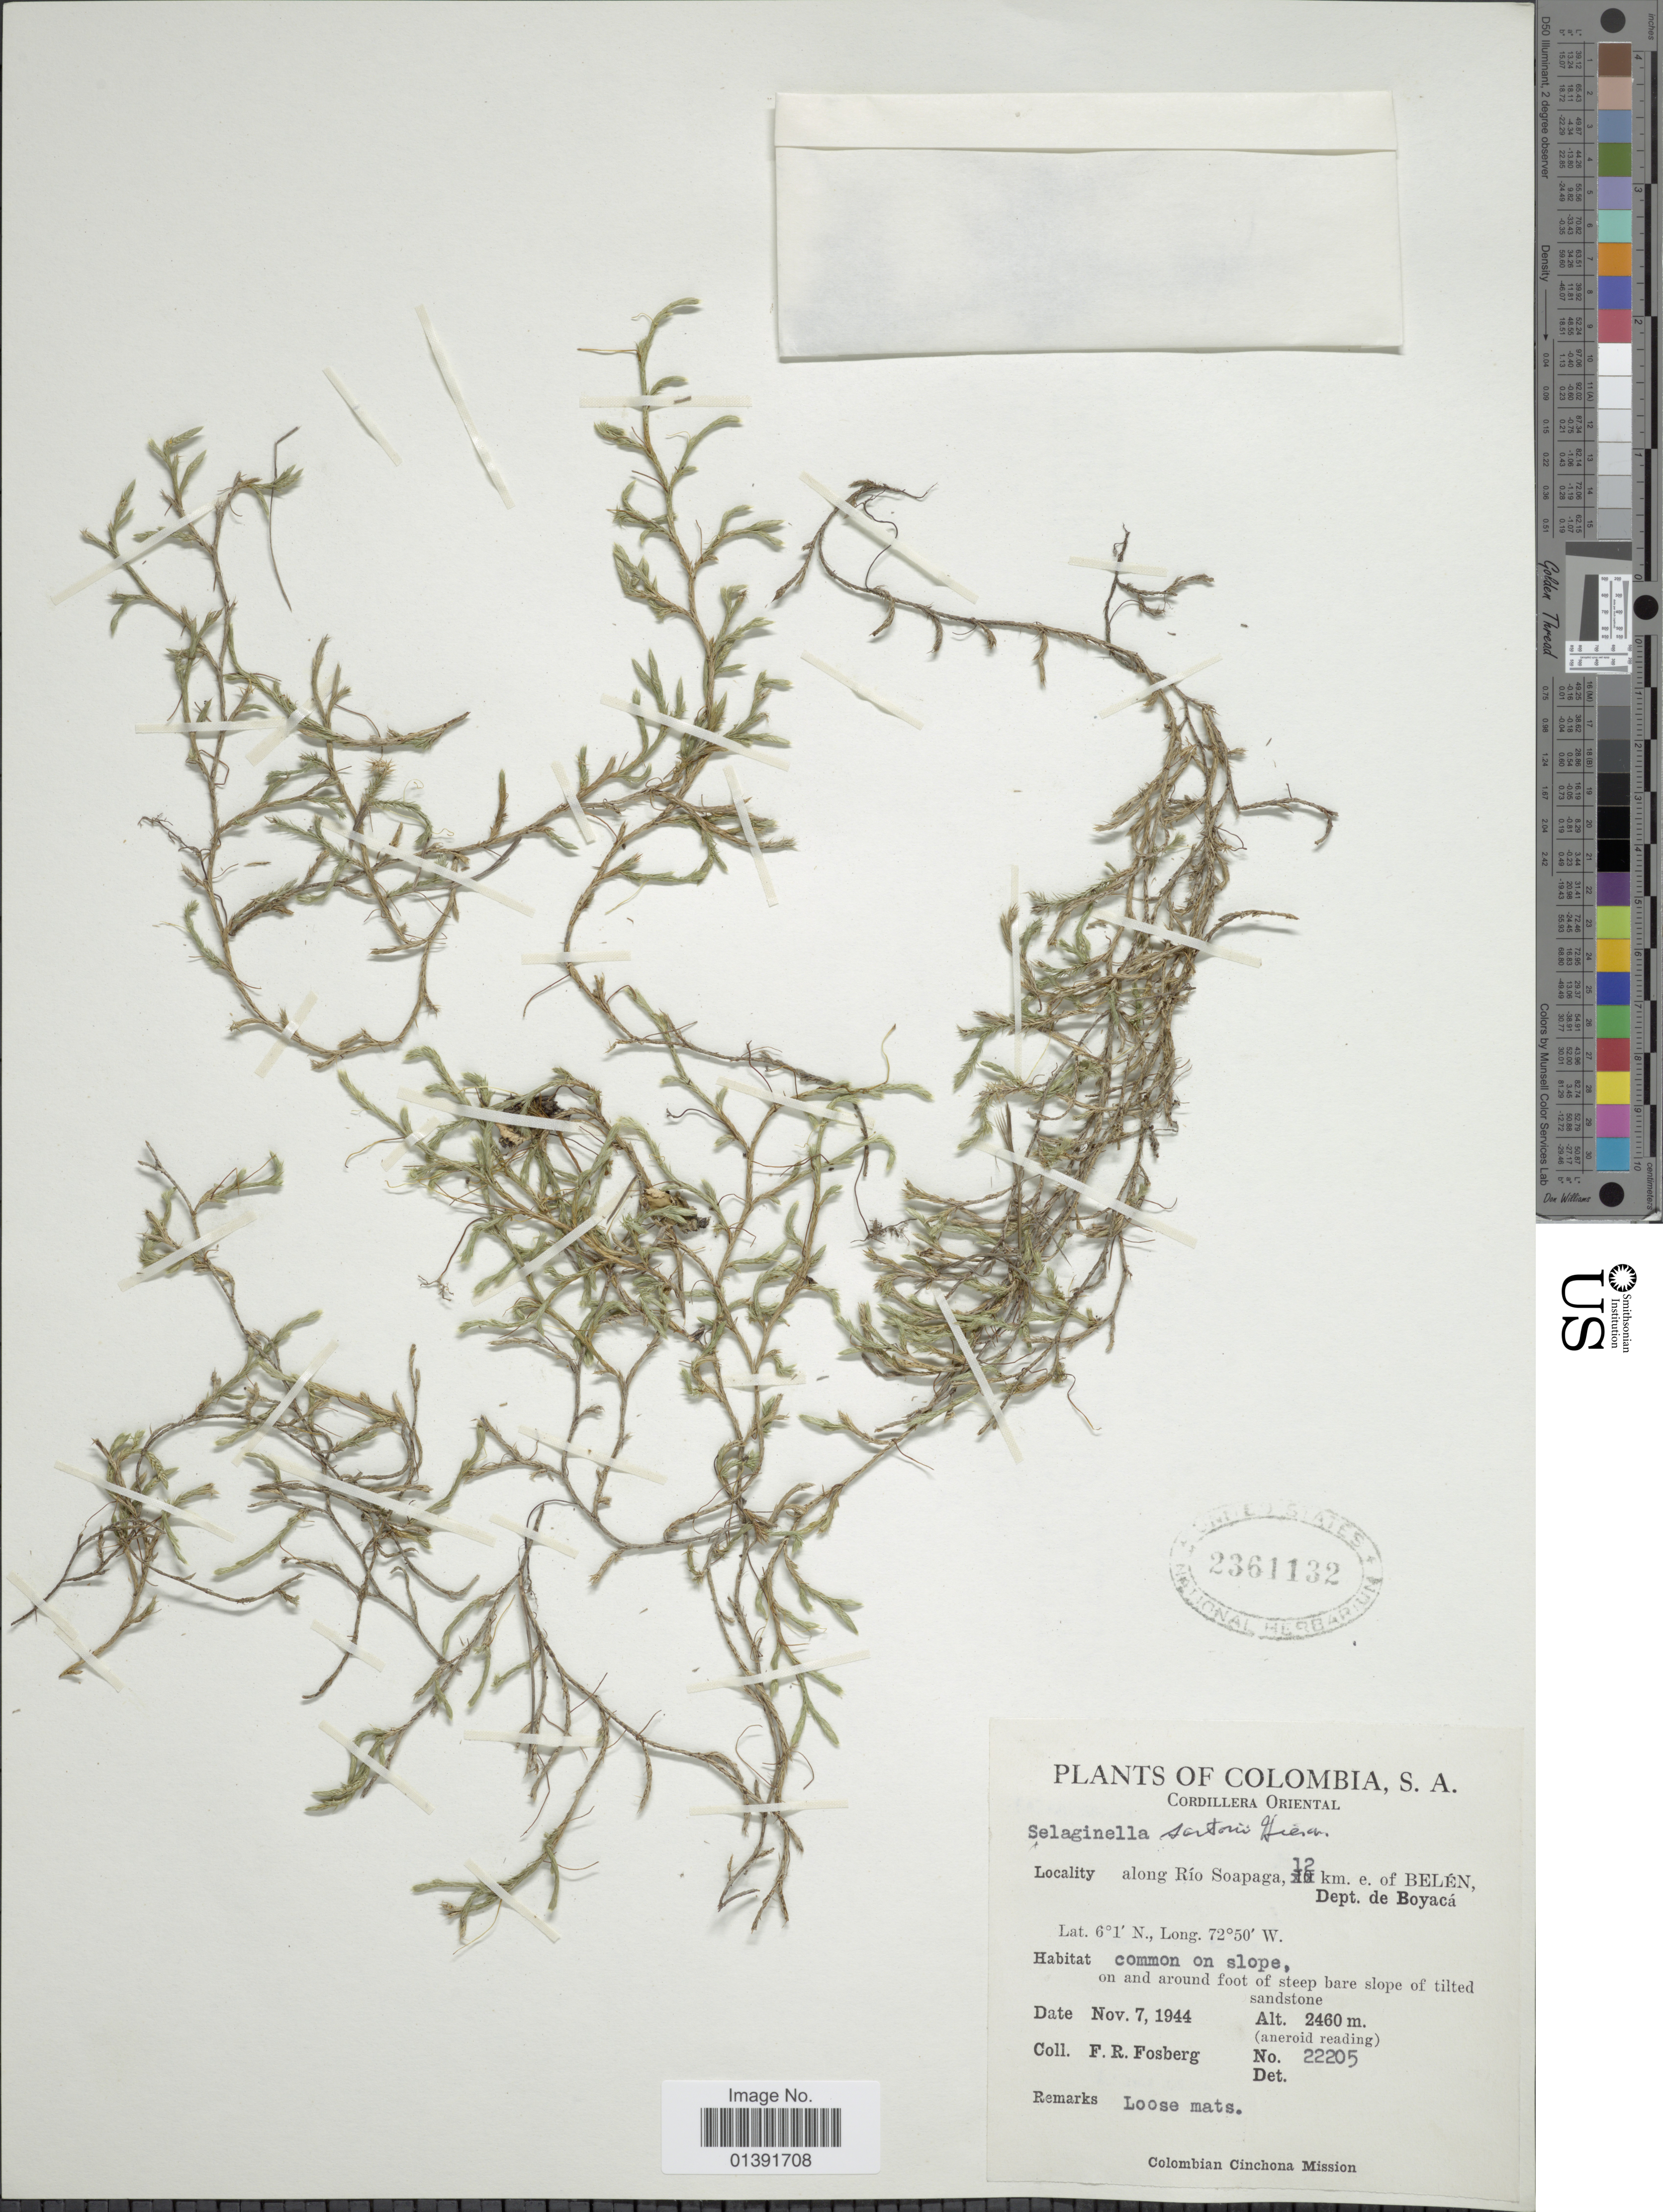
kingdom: Plantae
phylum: Tracheophyta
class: Lycopodiopsida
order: Selaginellales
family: Selaginellaceae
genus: Selaginella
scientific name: Selaginella sartorii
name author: Hieron.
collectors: F. R. Fosberg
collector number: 22205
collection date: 1944-11-07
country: Colombia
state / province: Boyacá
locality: Cordillera Oriental, along Rio Soapaga, 12 km E. of Belén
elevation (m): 2460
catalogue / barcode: US 2361132